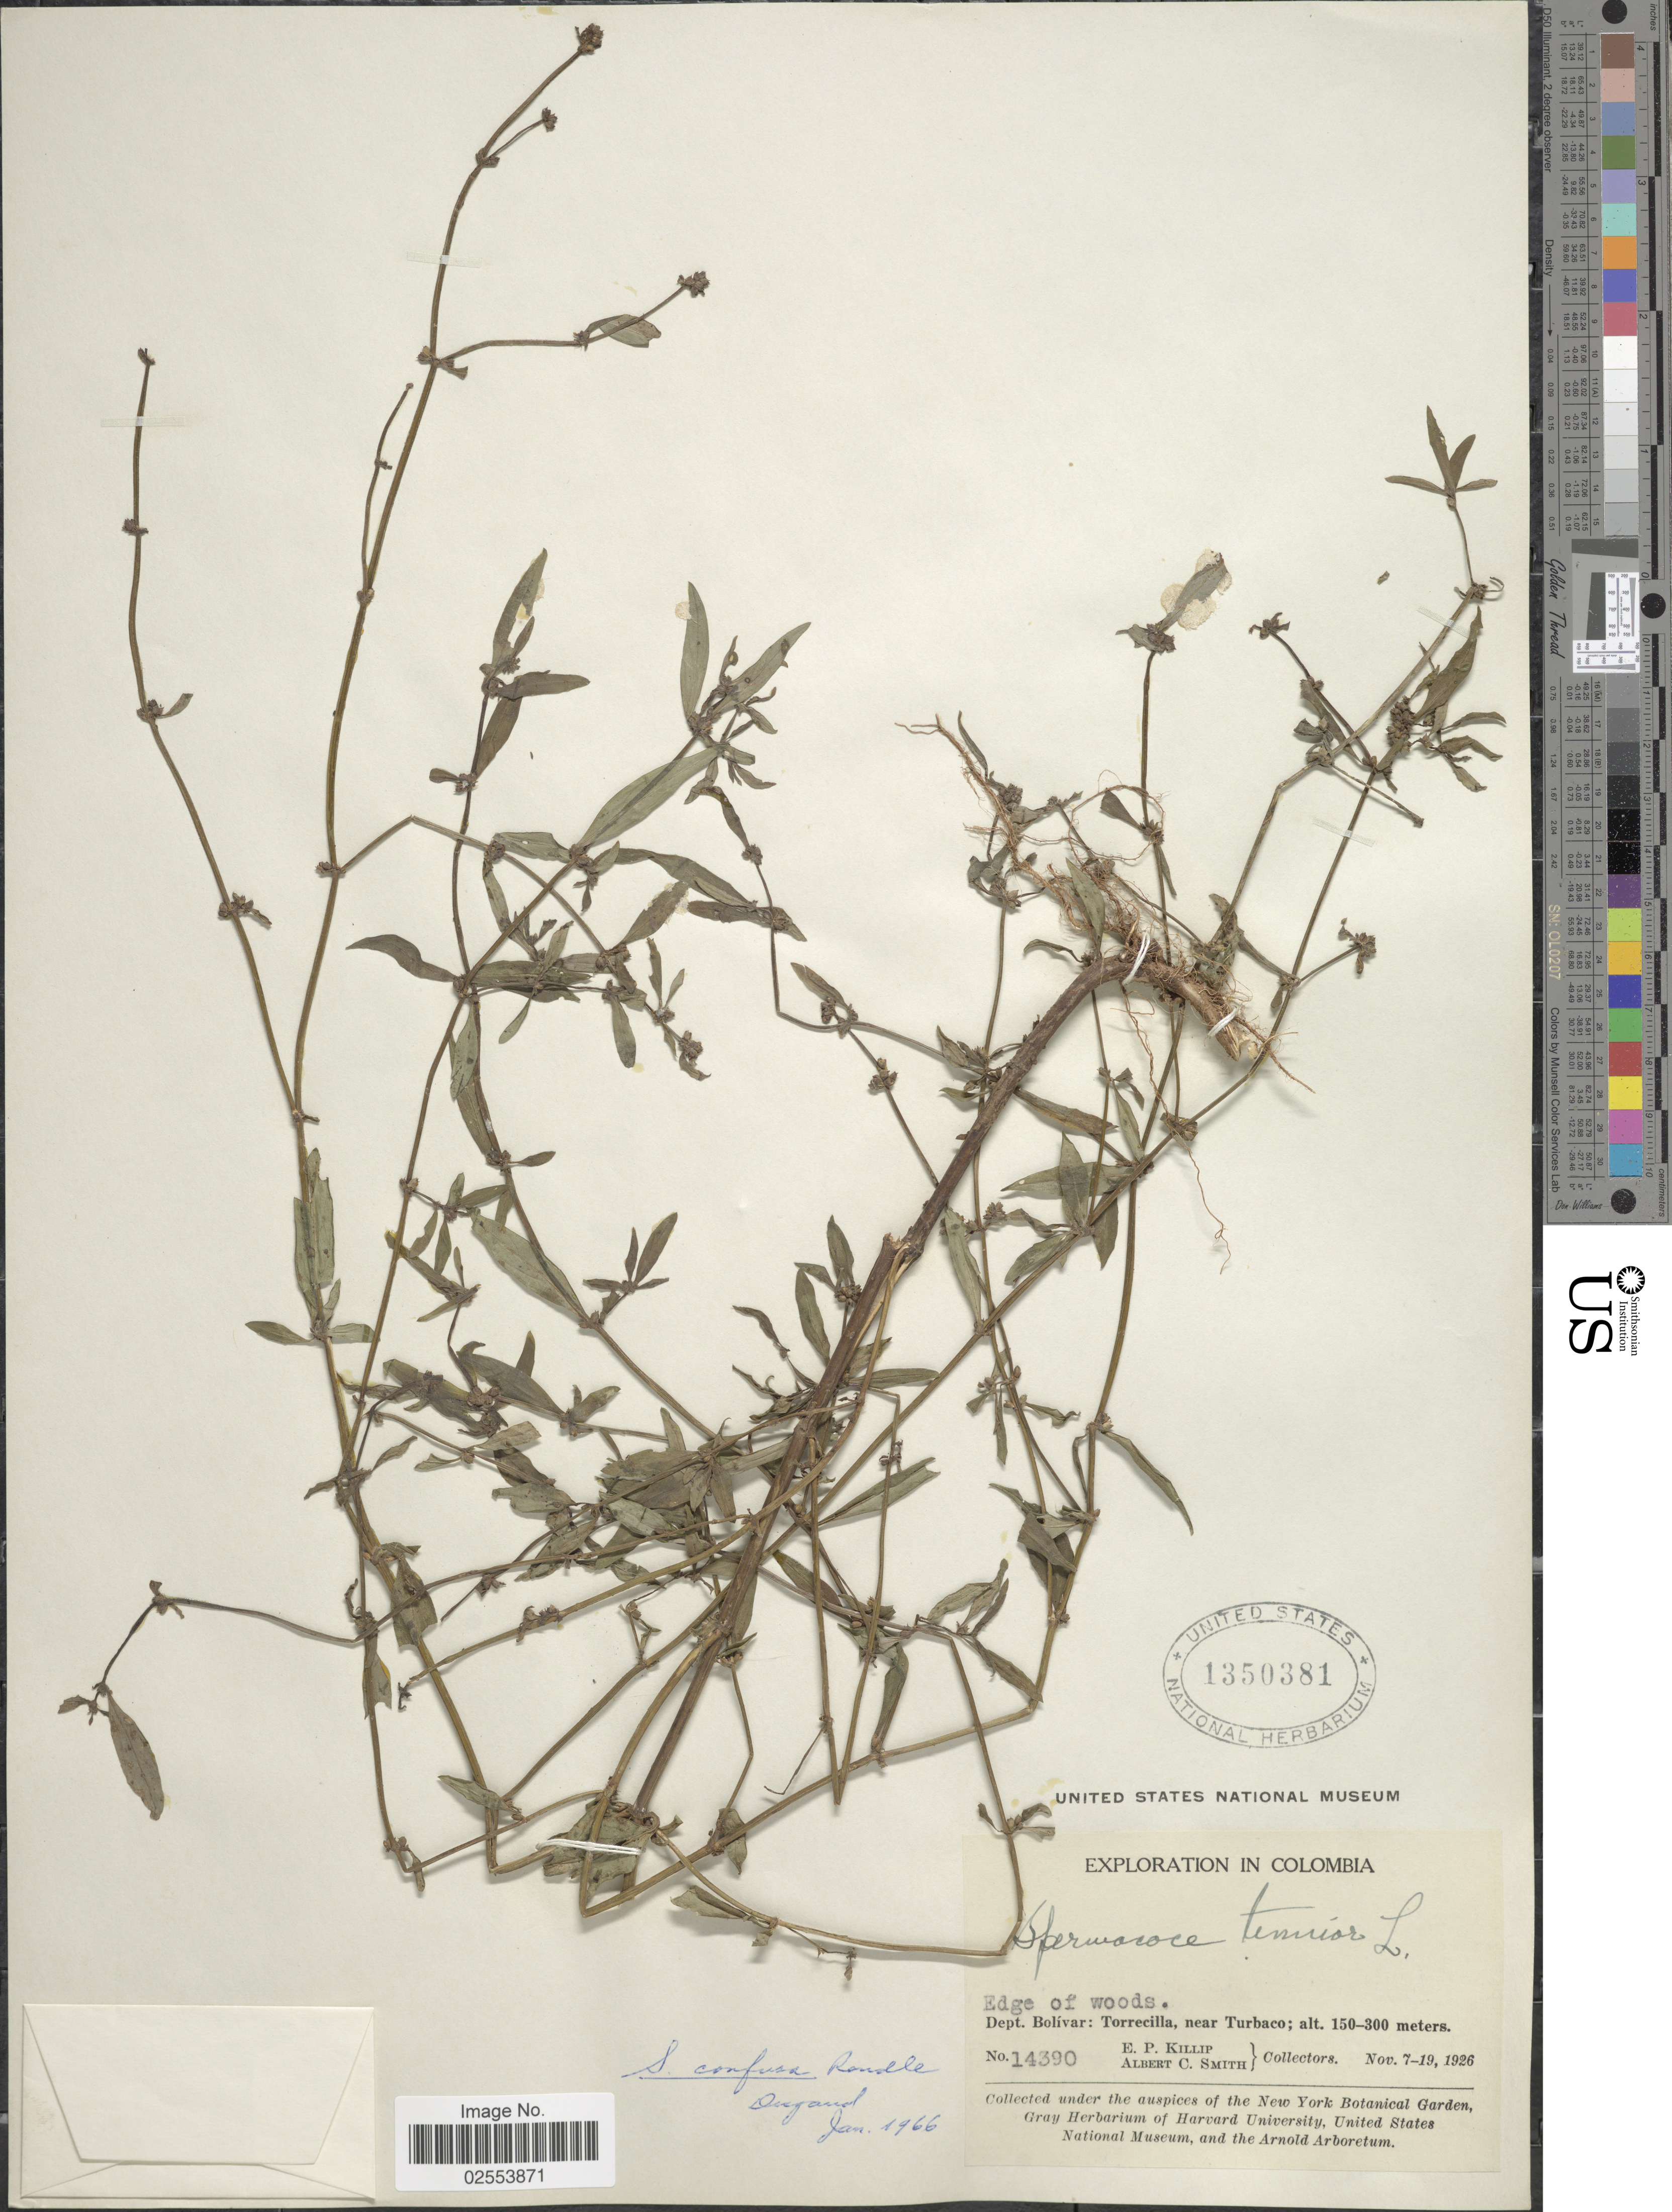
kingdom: Plantae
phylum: Tracheophyta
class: Magnoliopsida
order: Gentianales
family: Rubiaceae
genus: Spermacoce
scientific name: Spermacoce confusa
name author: Rendle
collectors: E. P. Killip & A. C. Smith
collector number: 14390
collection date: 1926-11-07/1926-11-19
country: Colombia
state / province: Bolívar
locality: Edge of woods, Torrecilla, near Turbaco.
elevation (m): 150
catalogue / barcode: US 1350381